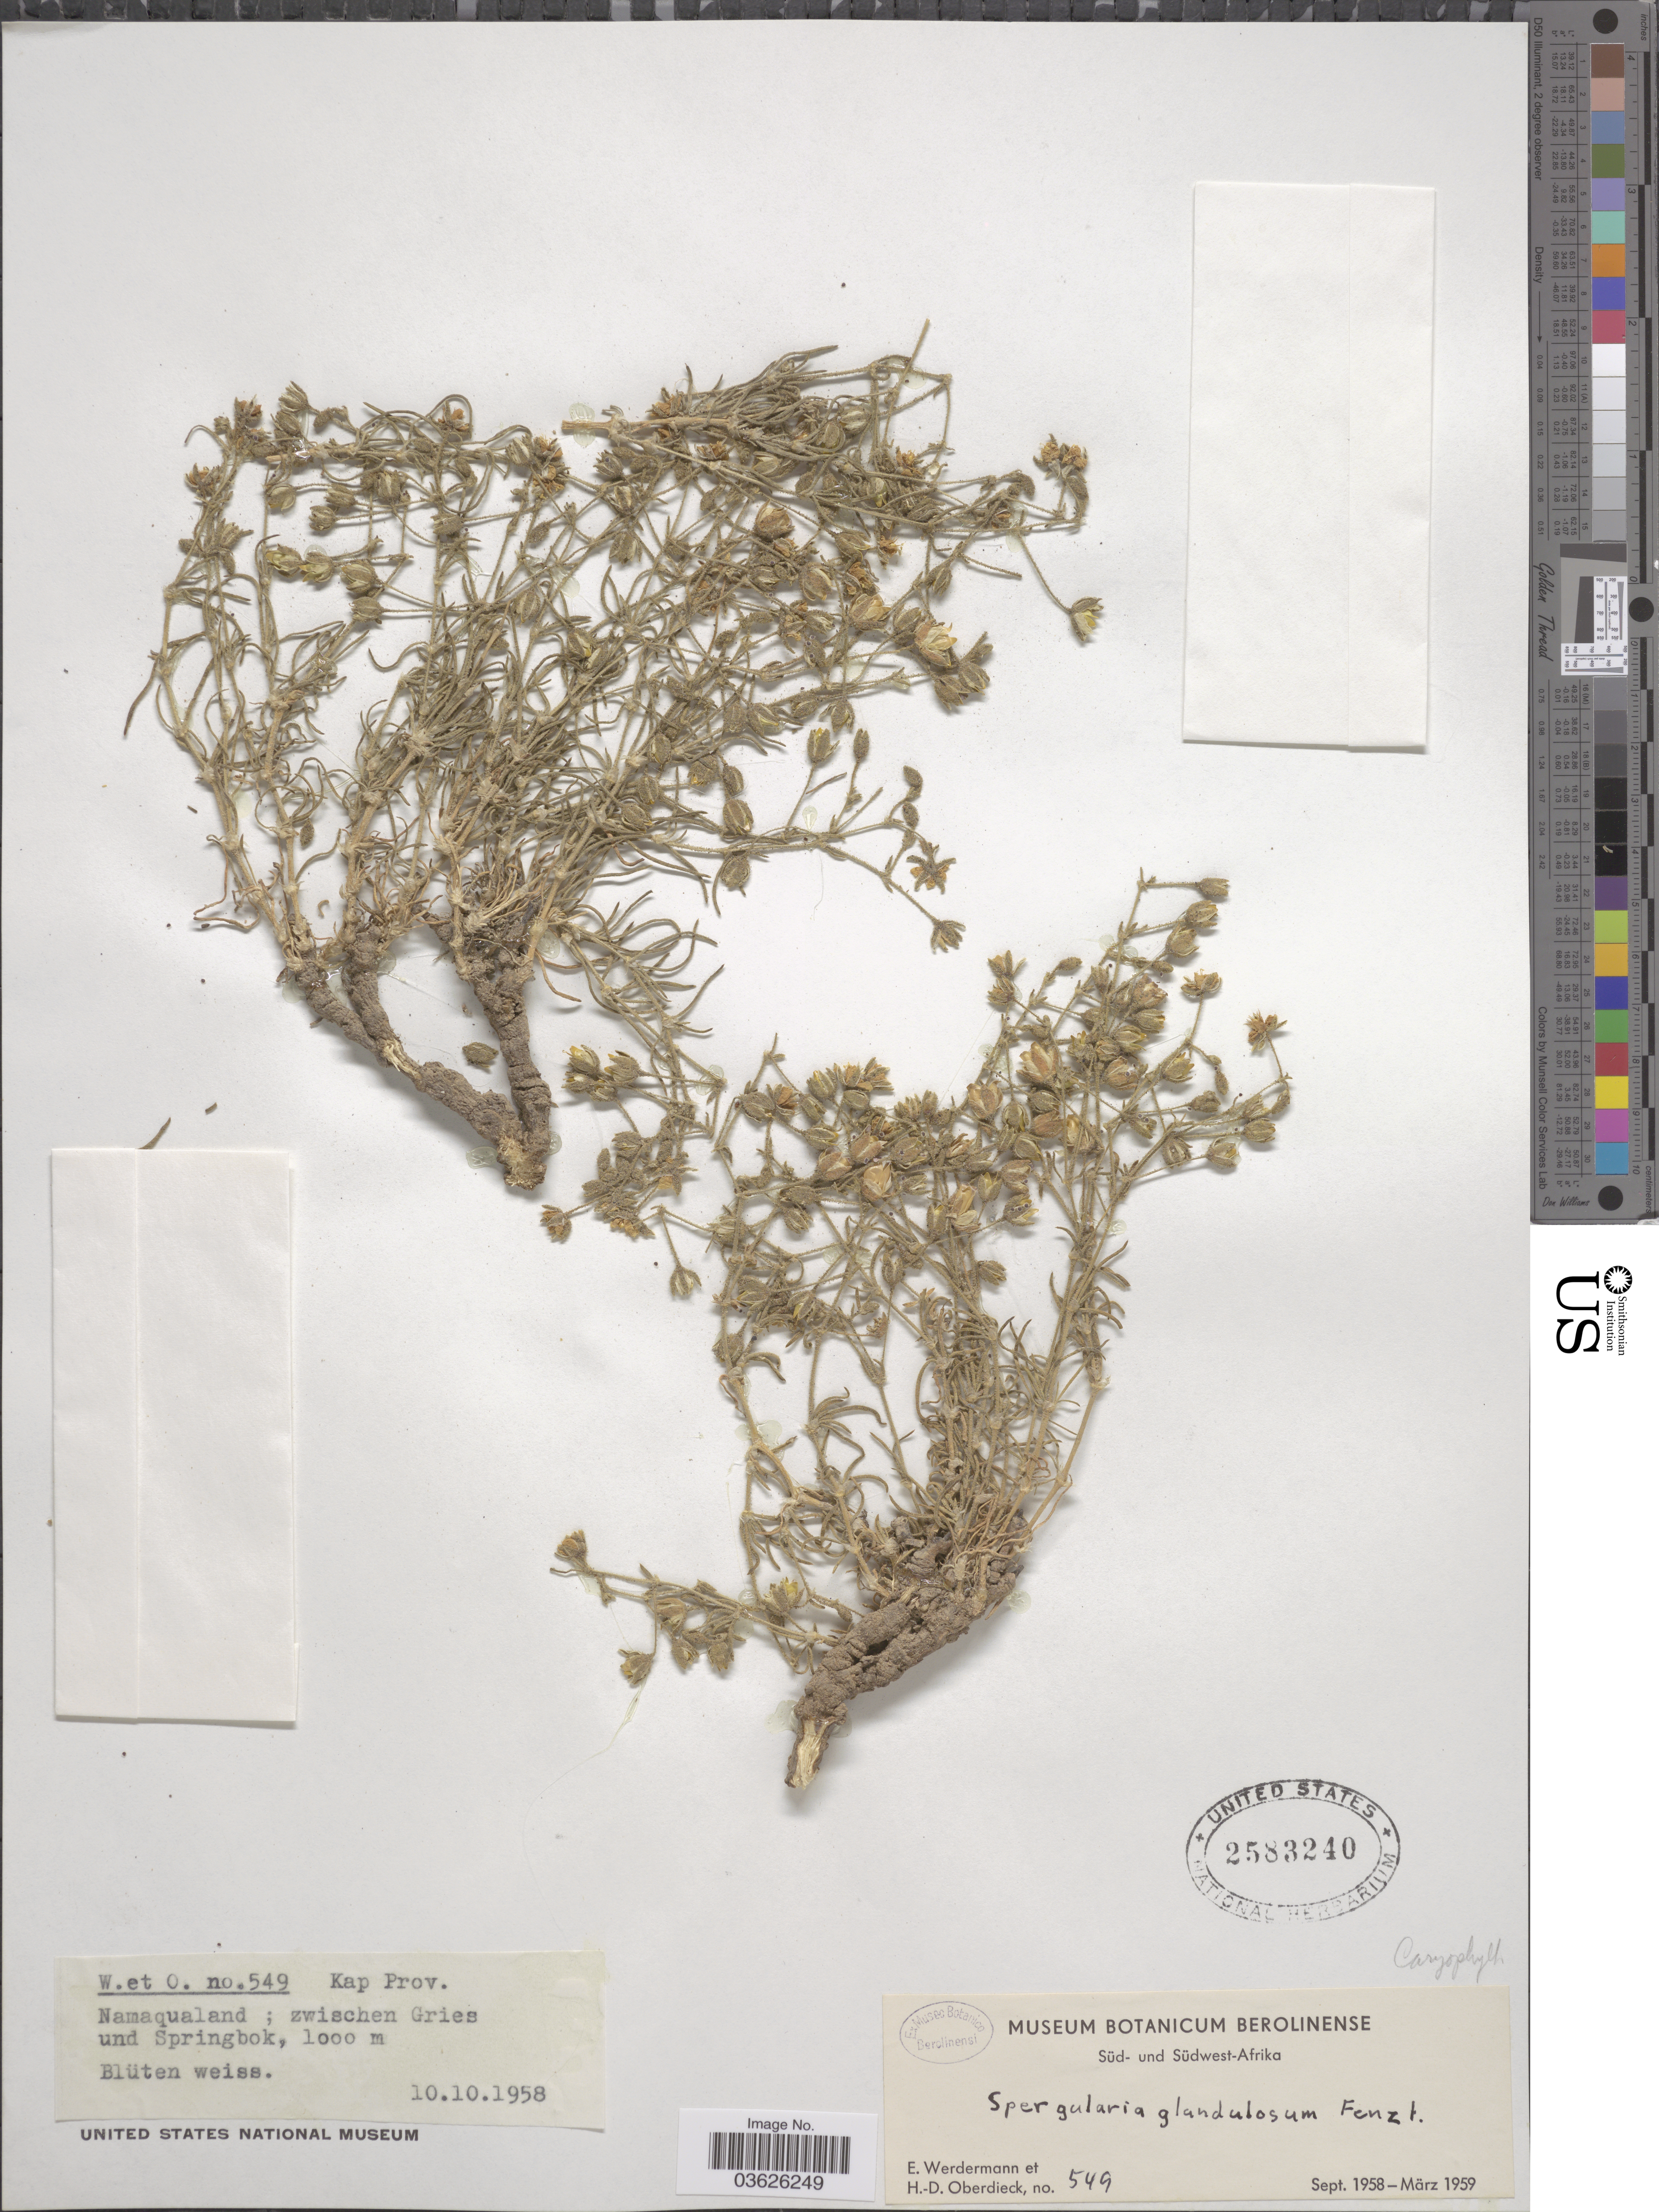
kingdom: Plantae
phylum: Tracheophyta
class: Magnoliopsida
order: Caryophyllales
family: Caryophyllaceae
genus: Spergularia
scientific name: Spergularia glandulosa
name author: Heynh.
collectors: E. Werdermann & H. Oberdieck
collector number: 549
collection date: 1958-10-10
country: South Africa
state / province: Northern Cape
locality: Kap Prov. Namaqualand; zwischen Gries und Springbok.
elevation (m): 1000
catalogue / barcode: US 2583240